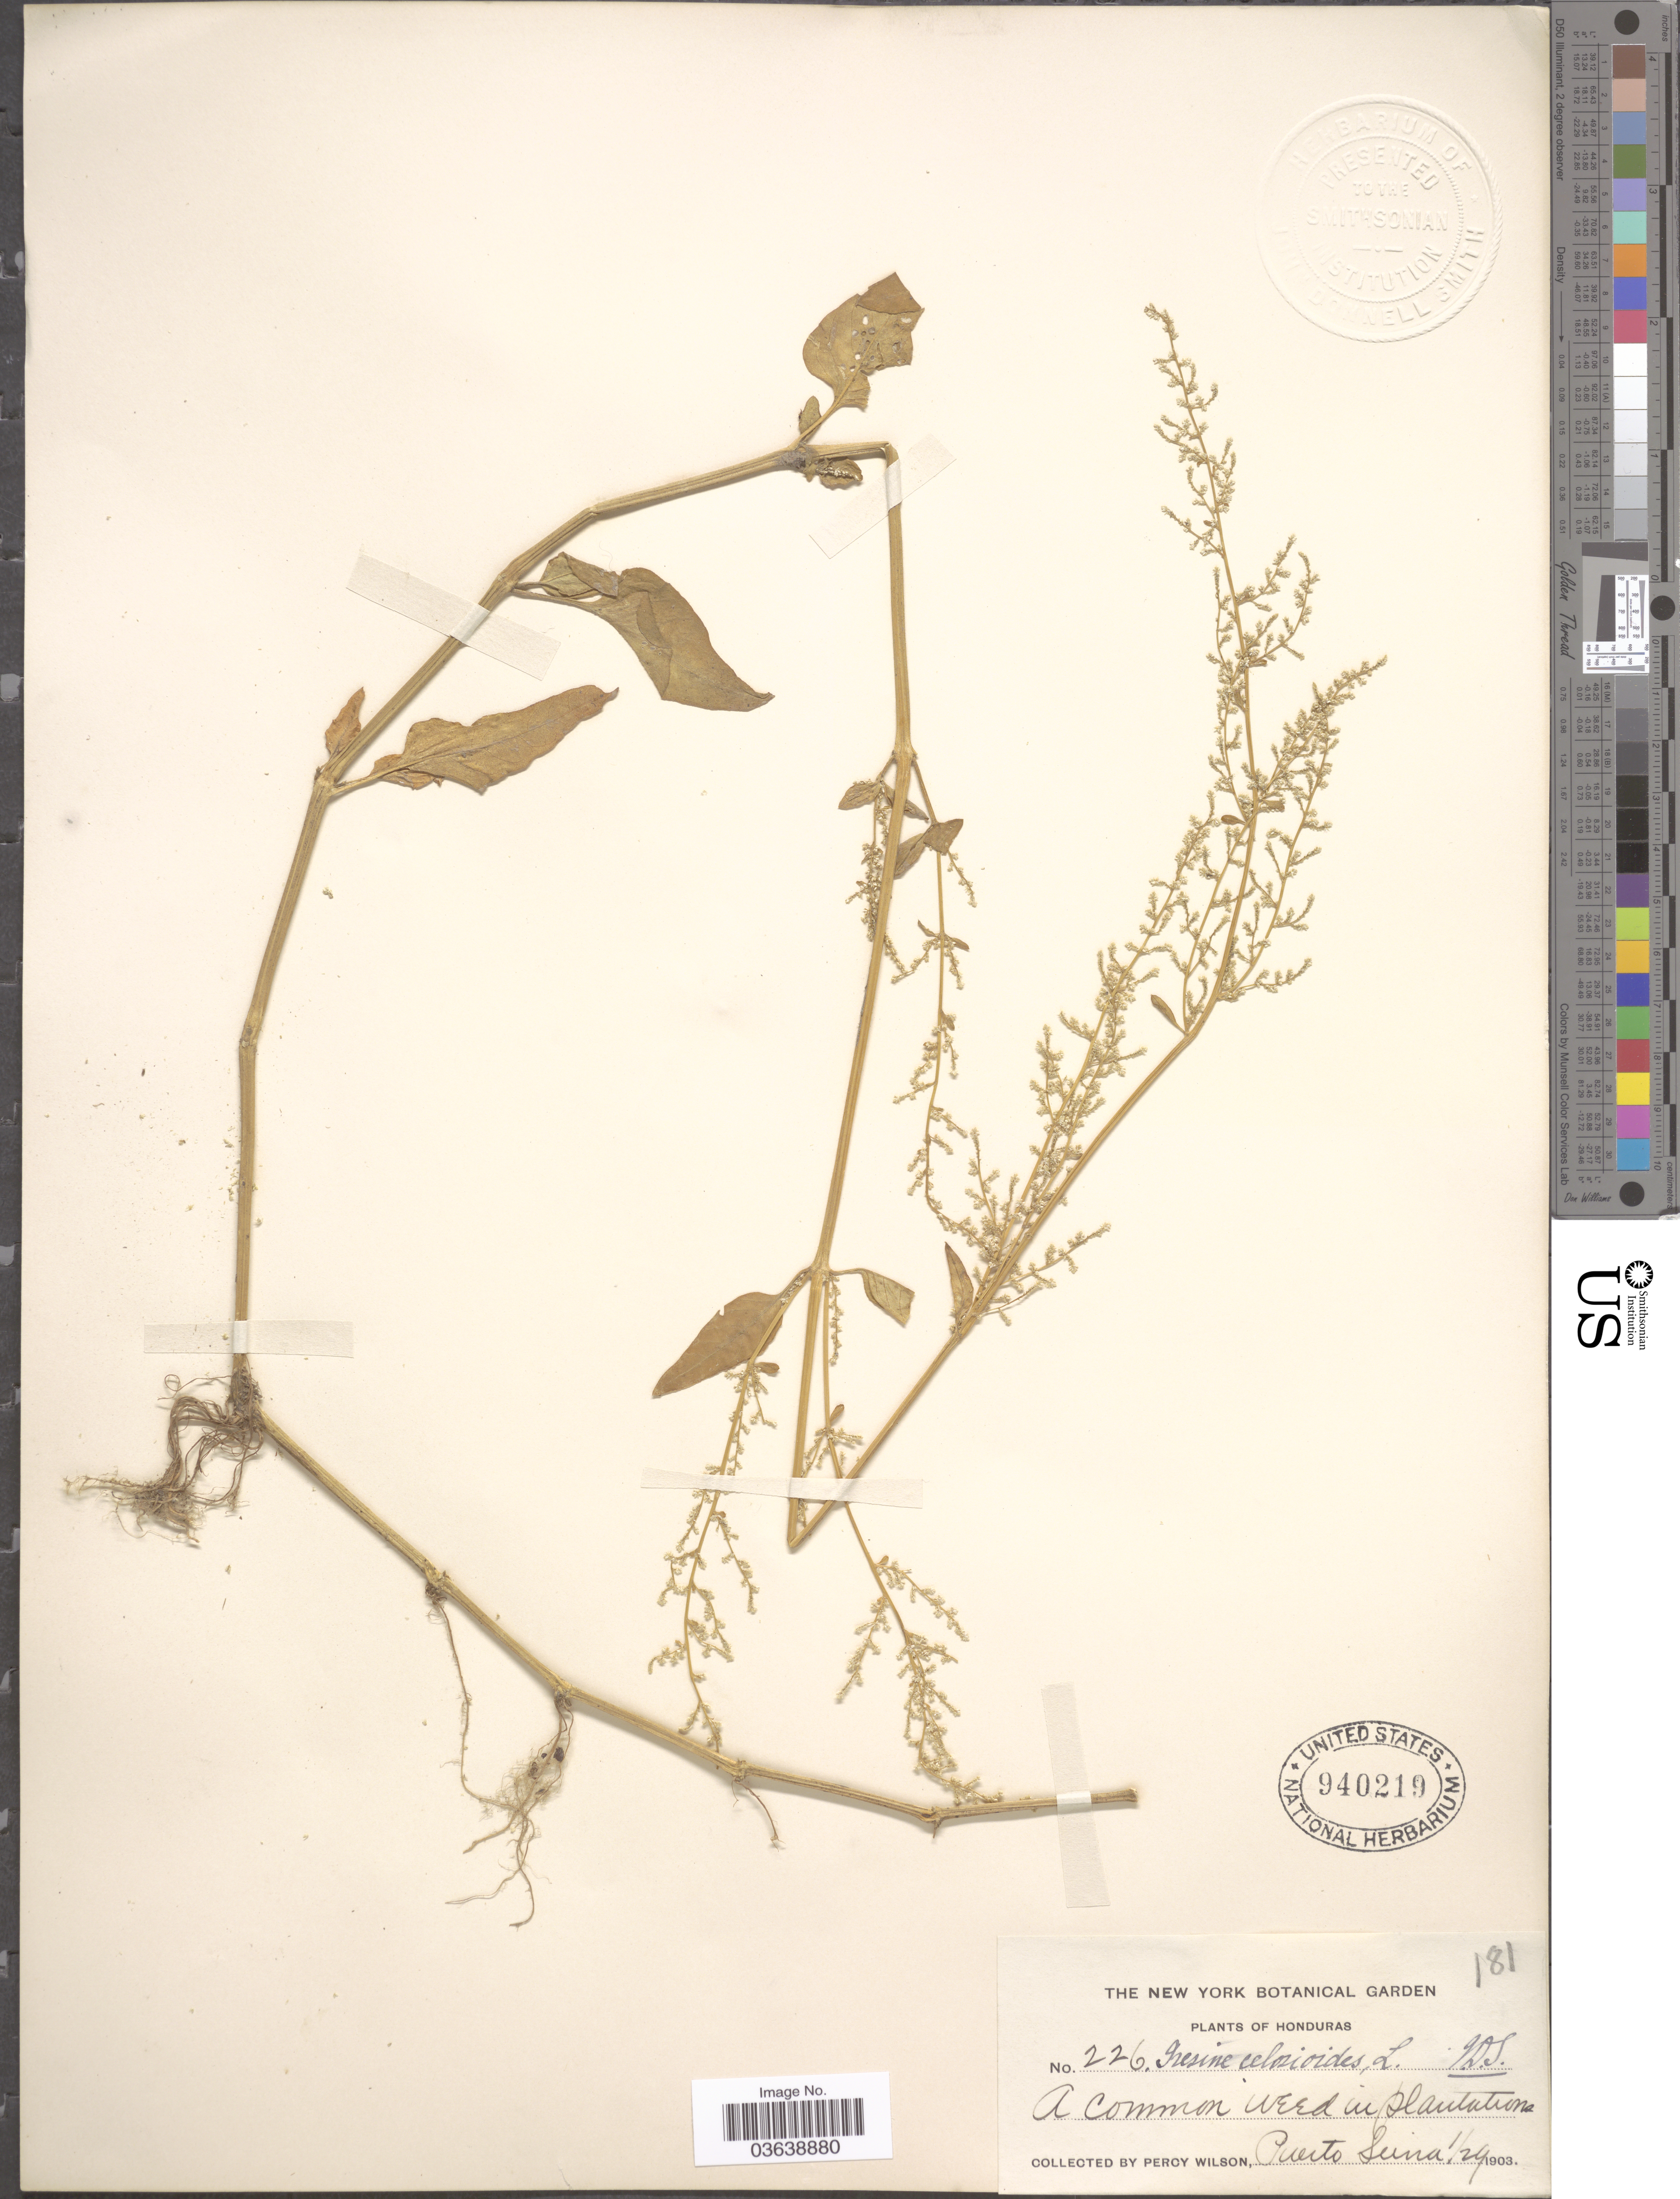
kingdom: Plantae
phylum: Tracheophyta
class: Magnoliopsida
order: Caryophyllales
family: Amaranthaceae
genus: Iresine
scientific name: Iresine diffusa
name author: Humb. & Bonpl. ex Willd.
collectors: P. Wilson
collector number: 226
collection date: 1903-01-29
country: Honduras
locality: Puerto Siena.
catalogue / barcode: US 940219